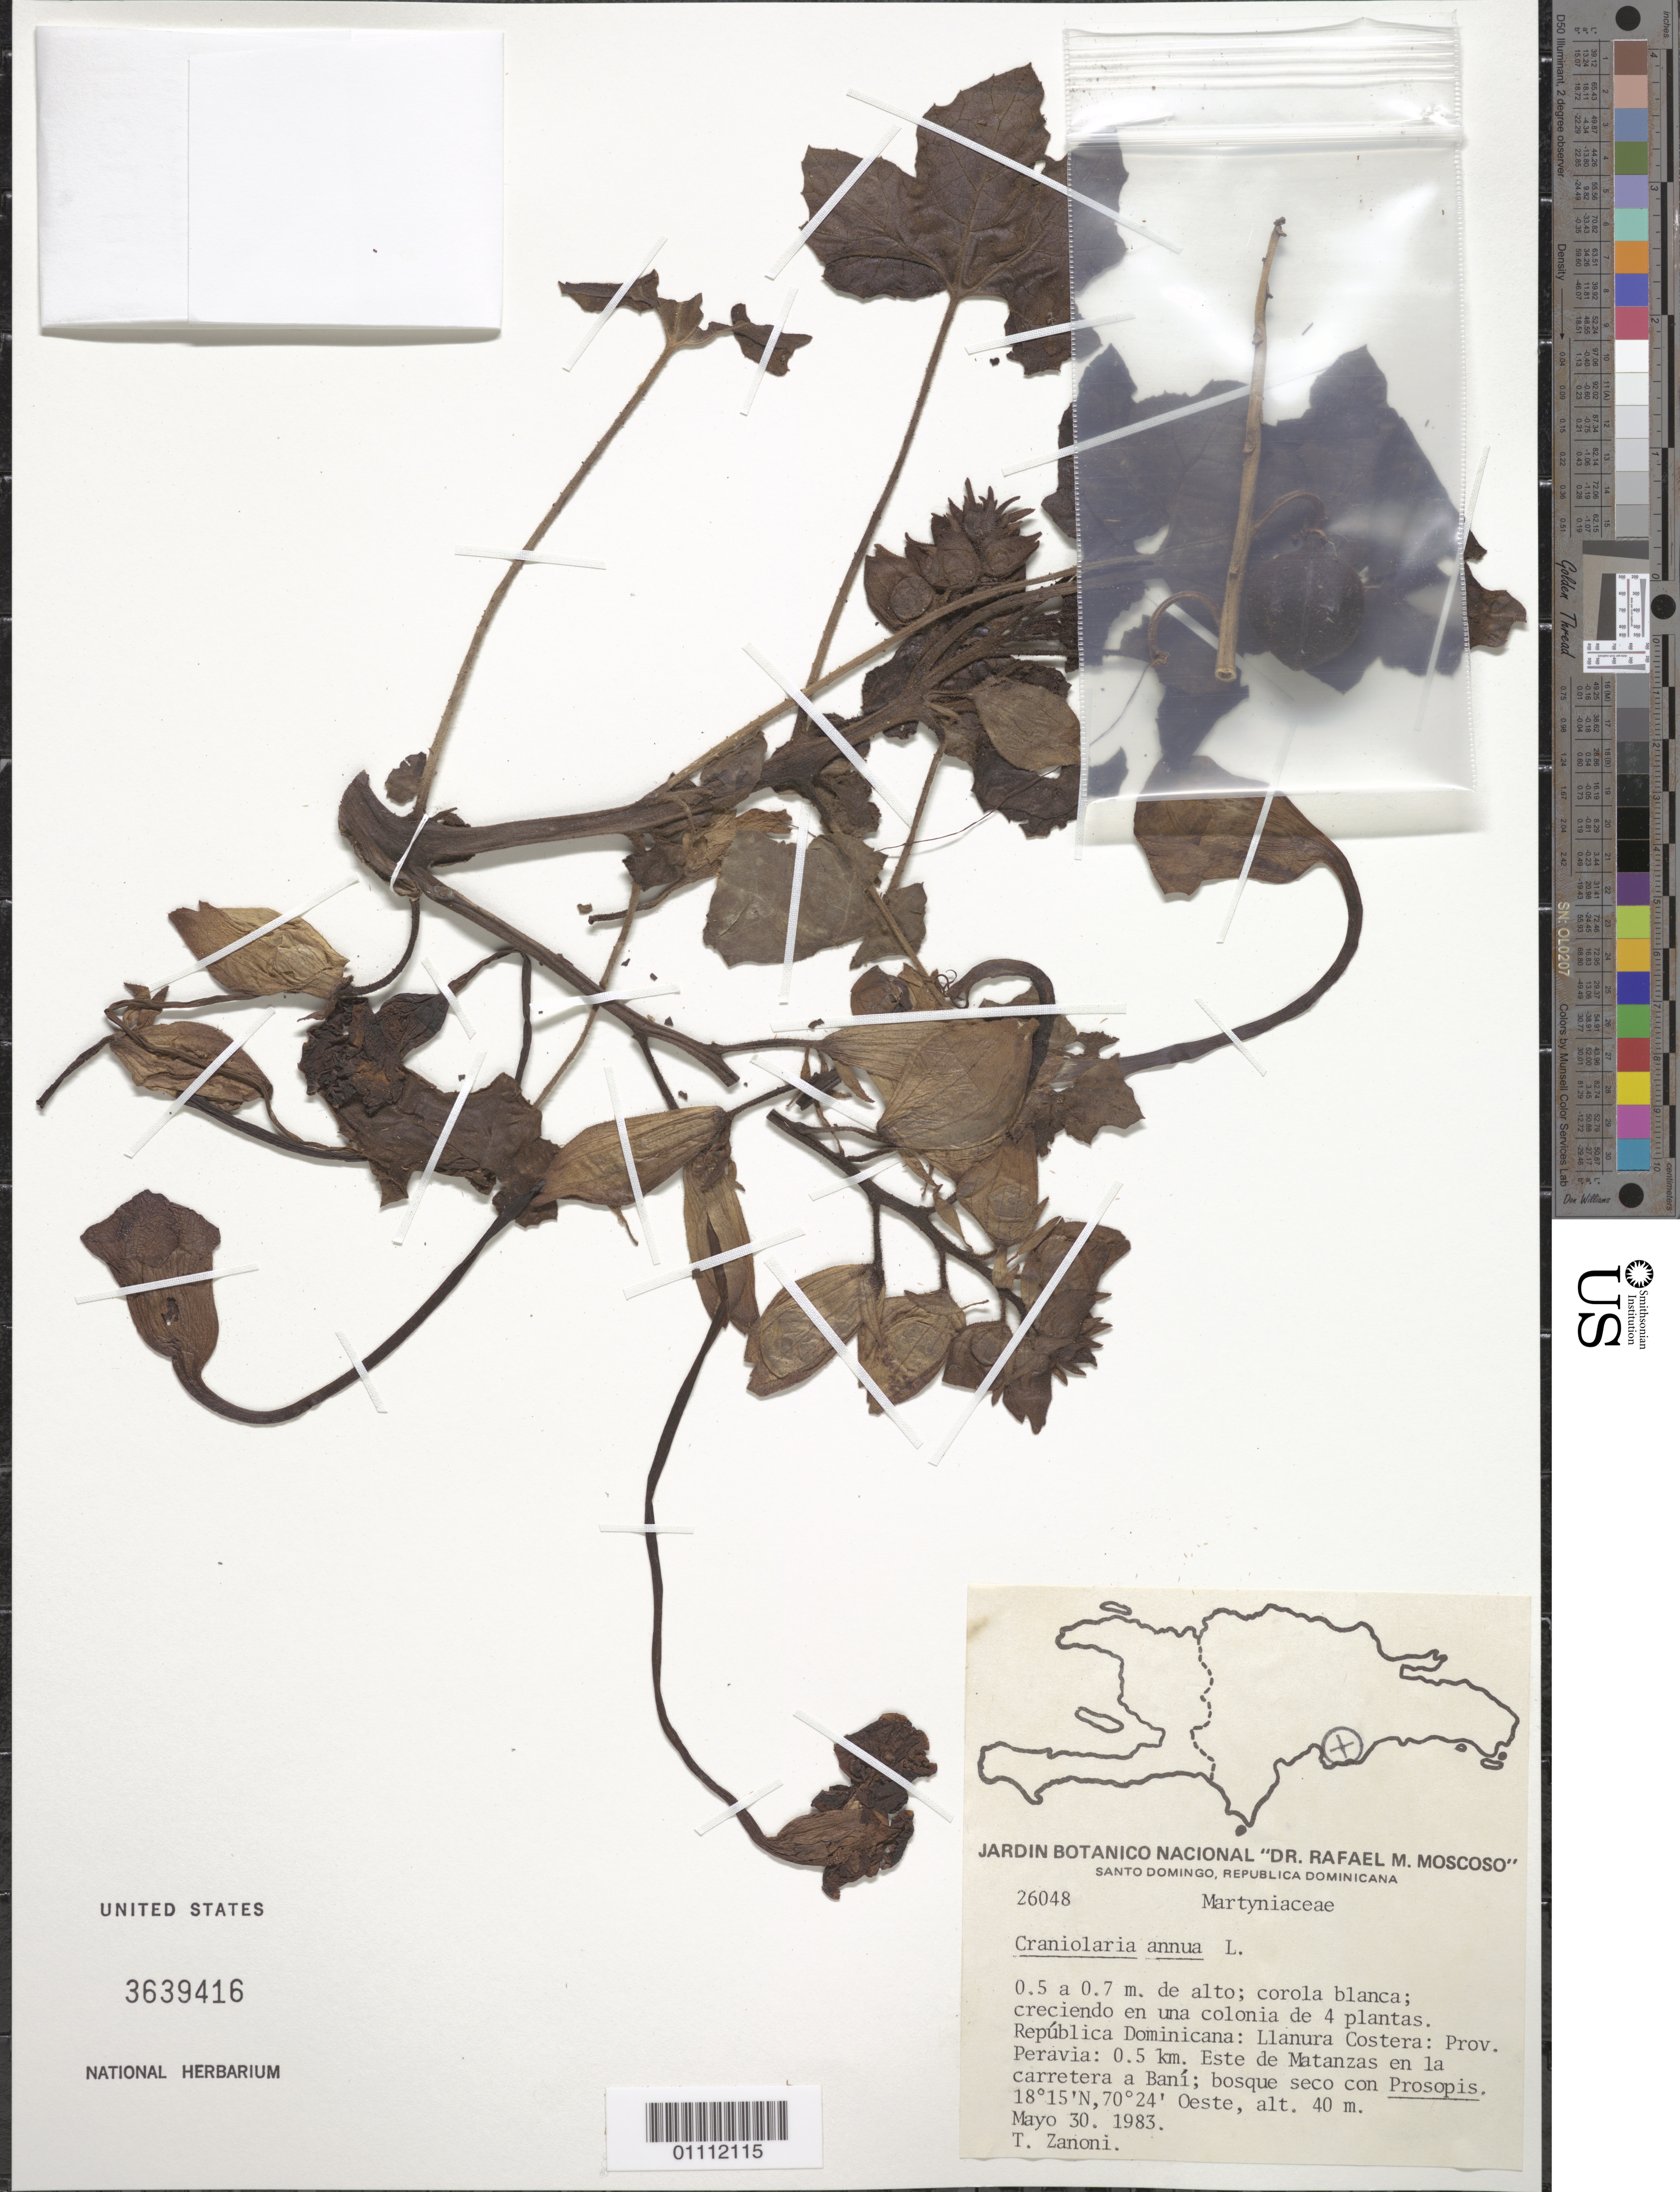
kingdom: Plantae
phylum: Tracheophyta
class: Magnoliopsida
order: Lamiales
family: Martyniaceae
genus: Craniolaria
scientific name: Craniolaria annua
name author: L.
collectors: T. A. Zanoni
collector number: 26048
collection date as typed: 30 May 1983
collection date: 1983-05-30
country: Dominican Republic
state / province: Peravia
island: Hispaniola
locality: Llanura Costera, 0.5 km Este de Matanzas en la carretera a Baní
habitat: Bosque seco con Prosopis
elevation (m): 40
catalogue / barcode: US 3639416